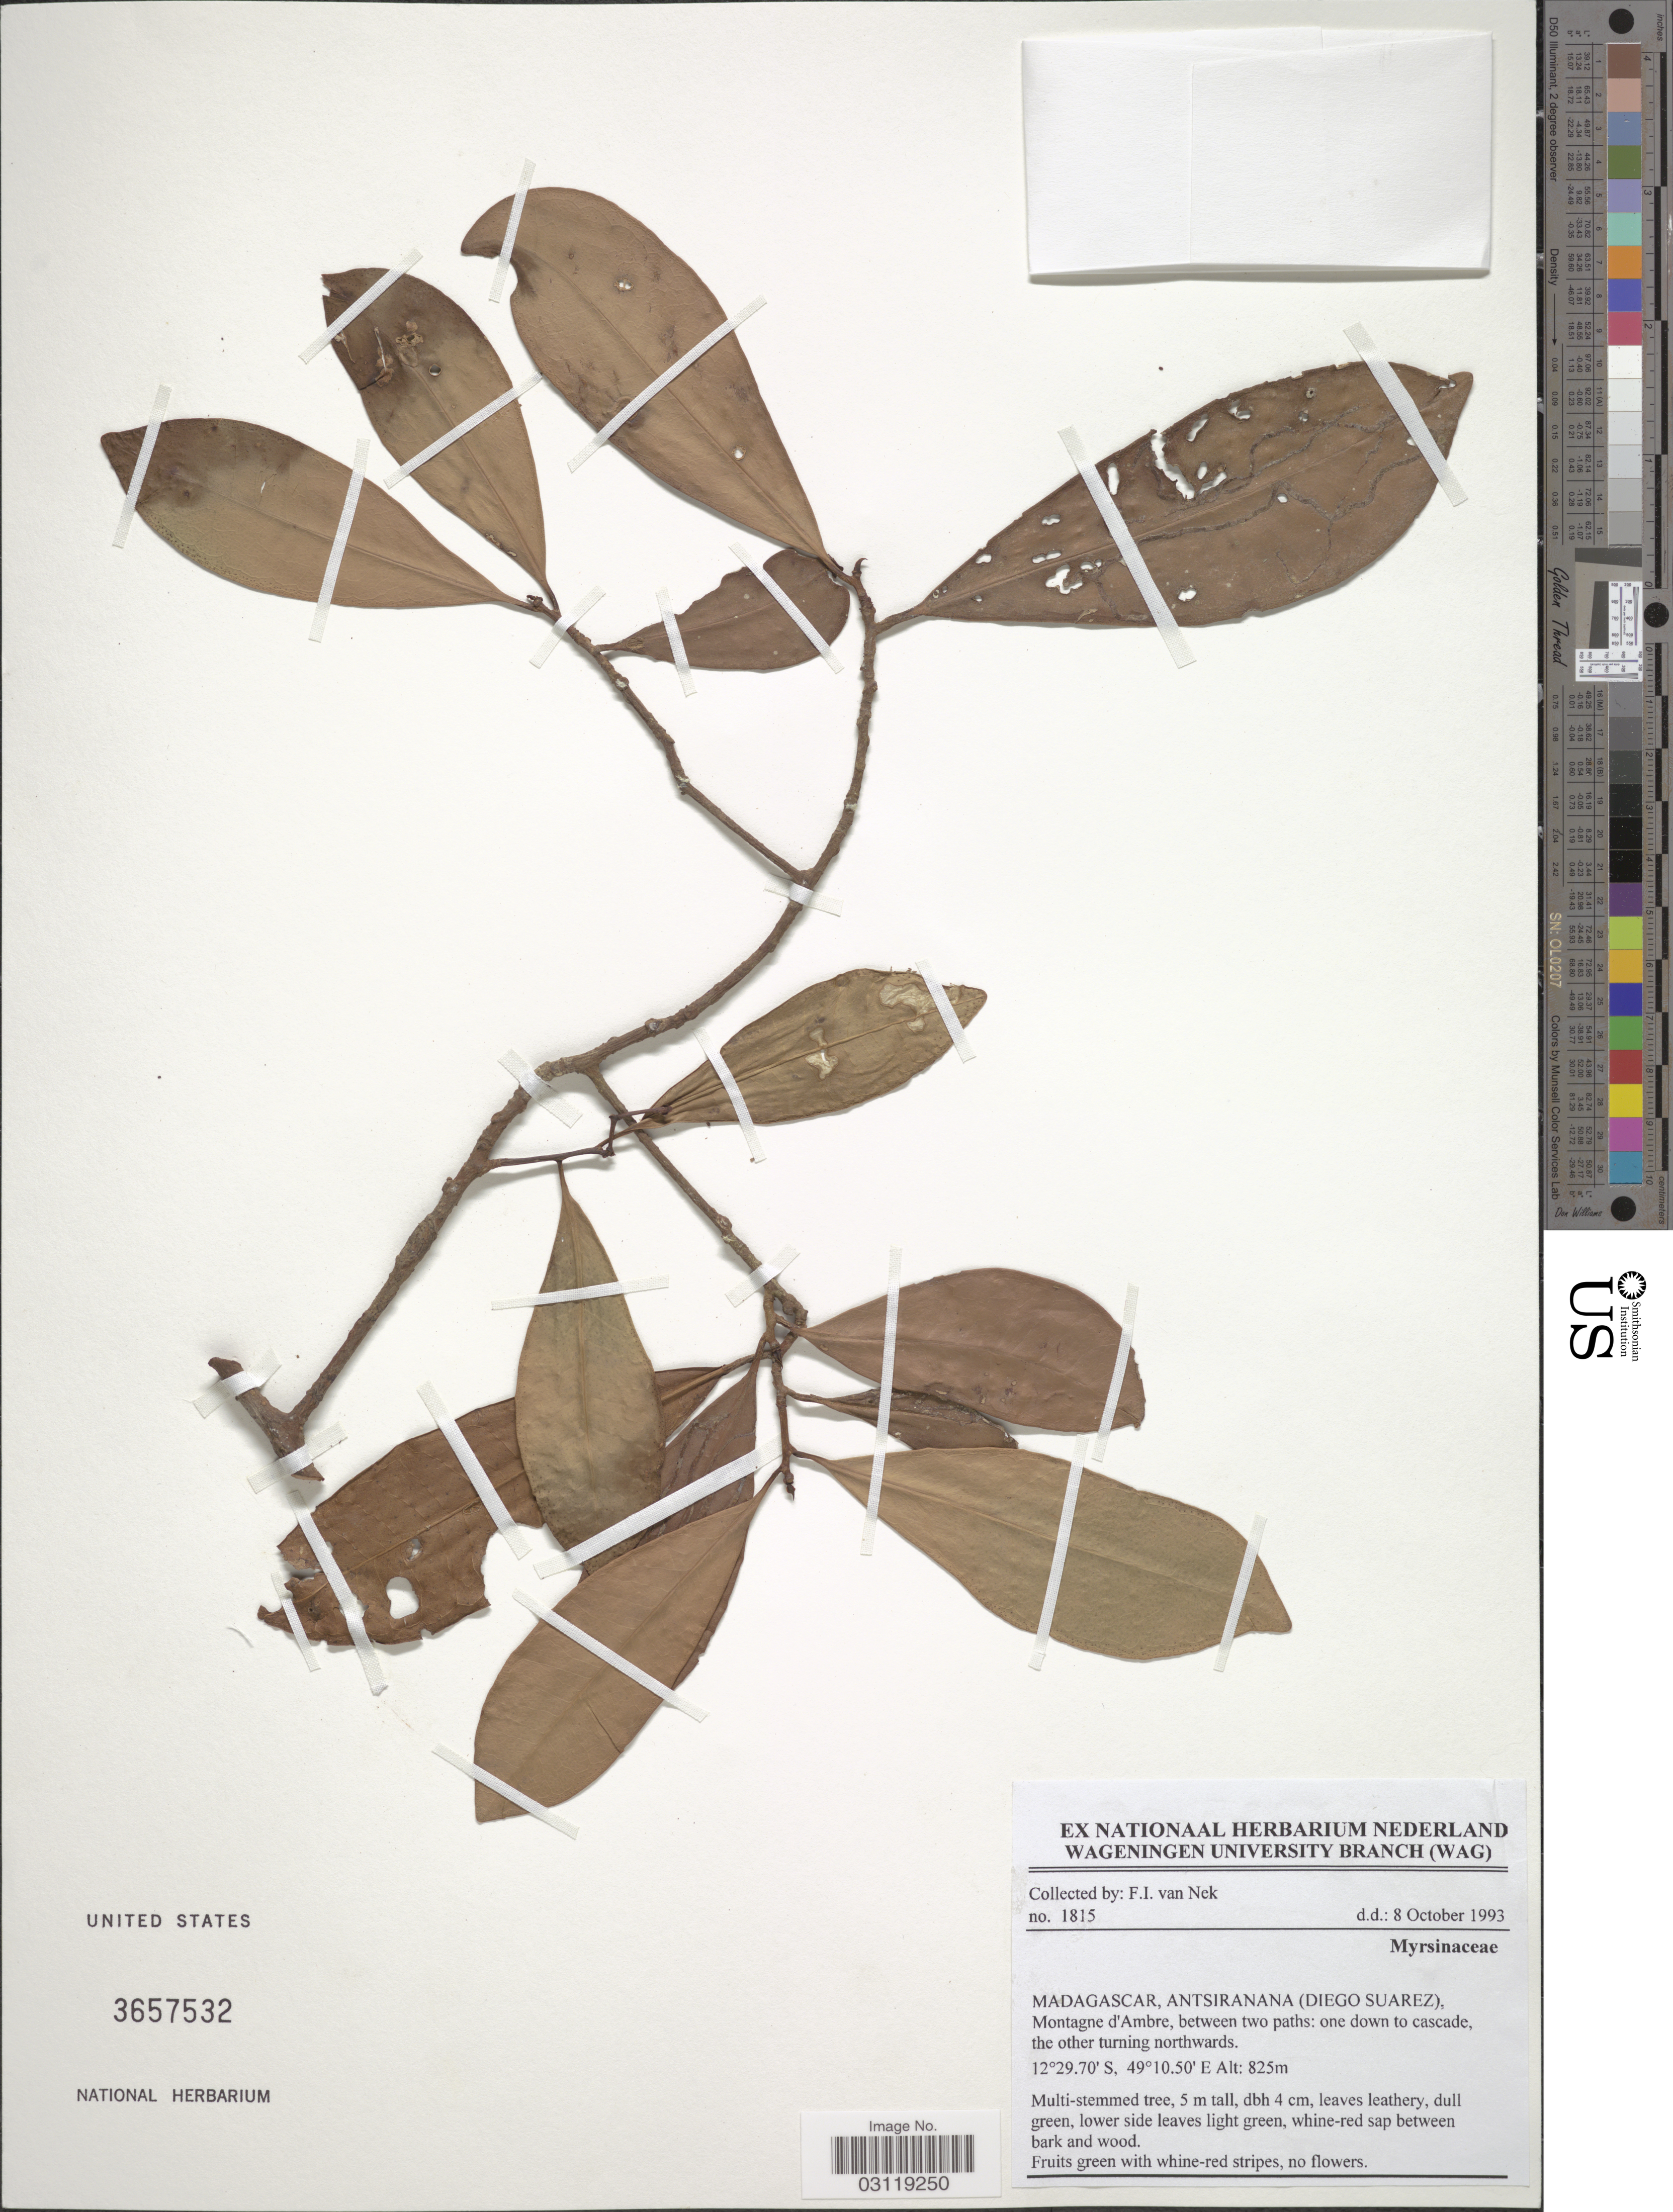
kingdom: Plantae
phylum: Tracheophyta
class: Magnoliopsida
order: Ericales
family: Primulaceae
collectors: F. van Nek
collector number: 1815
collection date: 1993-10-08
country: Madagascar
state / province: Diana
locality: (Diego Suarez), Montagne d'Ambre, between two paths: one down to cascade, the other turning northwards.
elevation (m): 825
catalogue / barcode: US 3657532